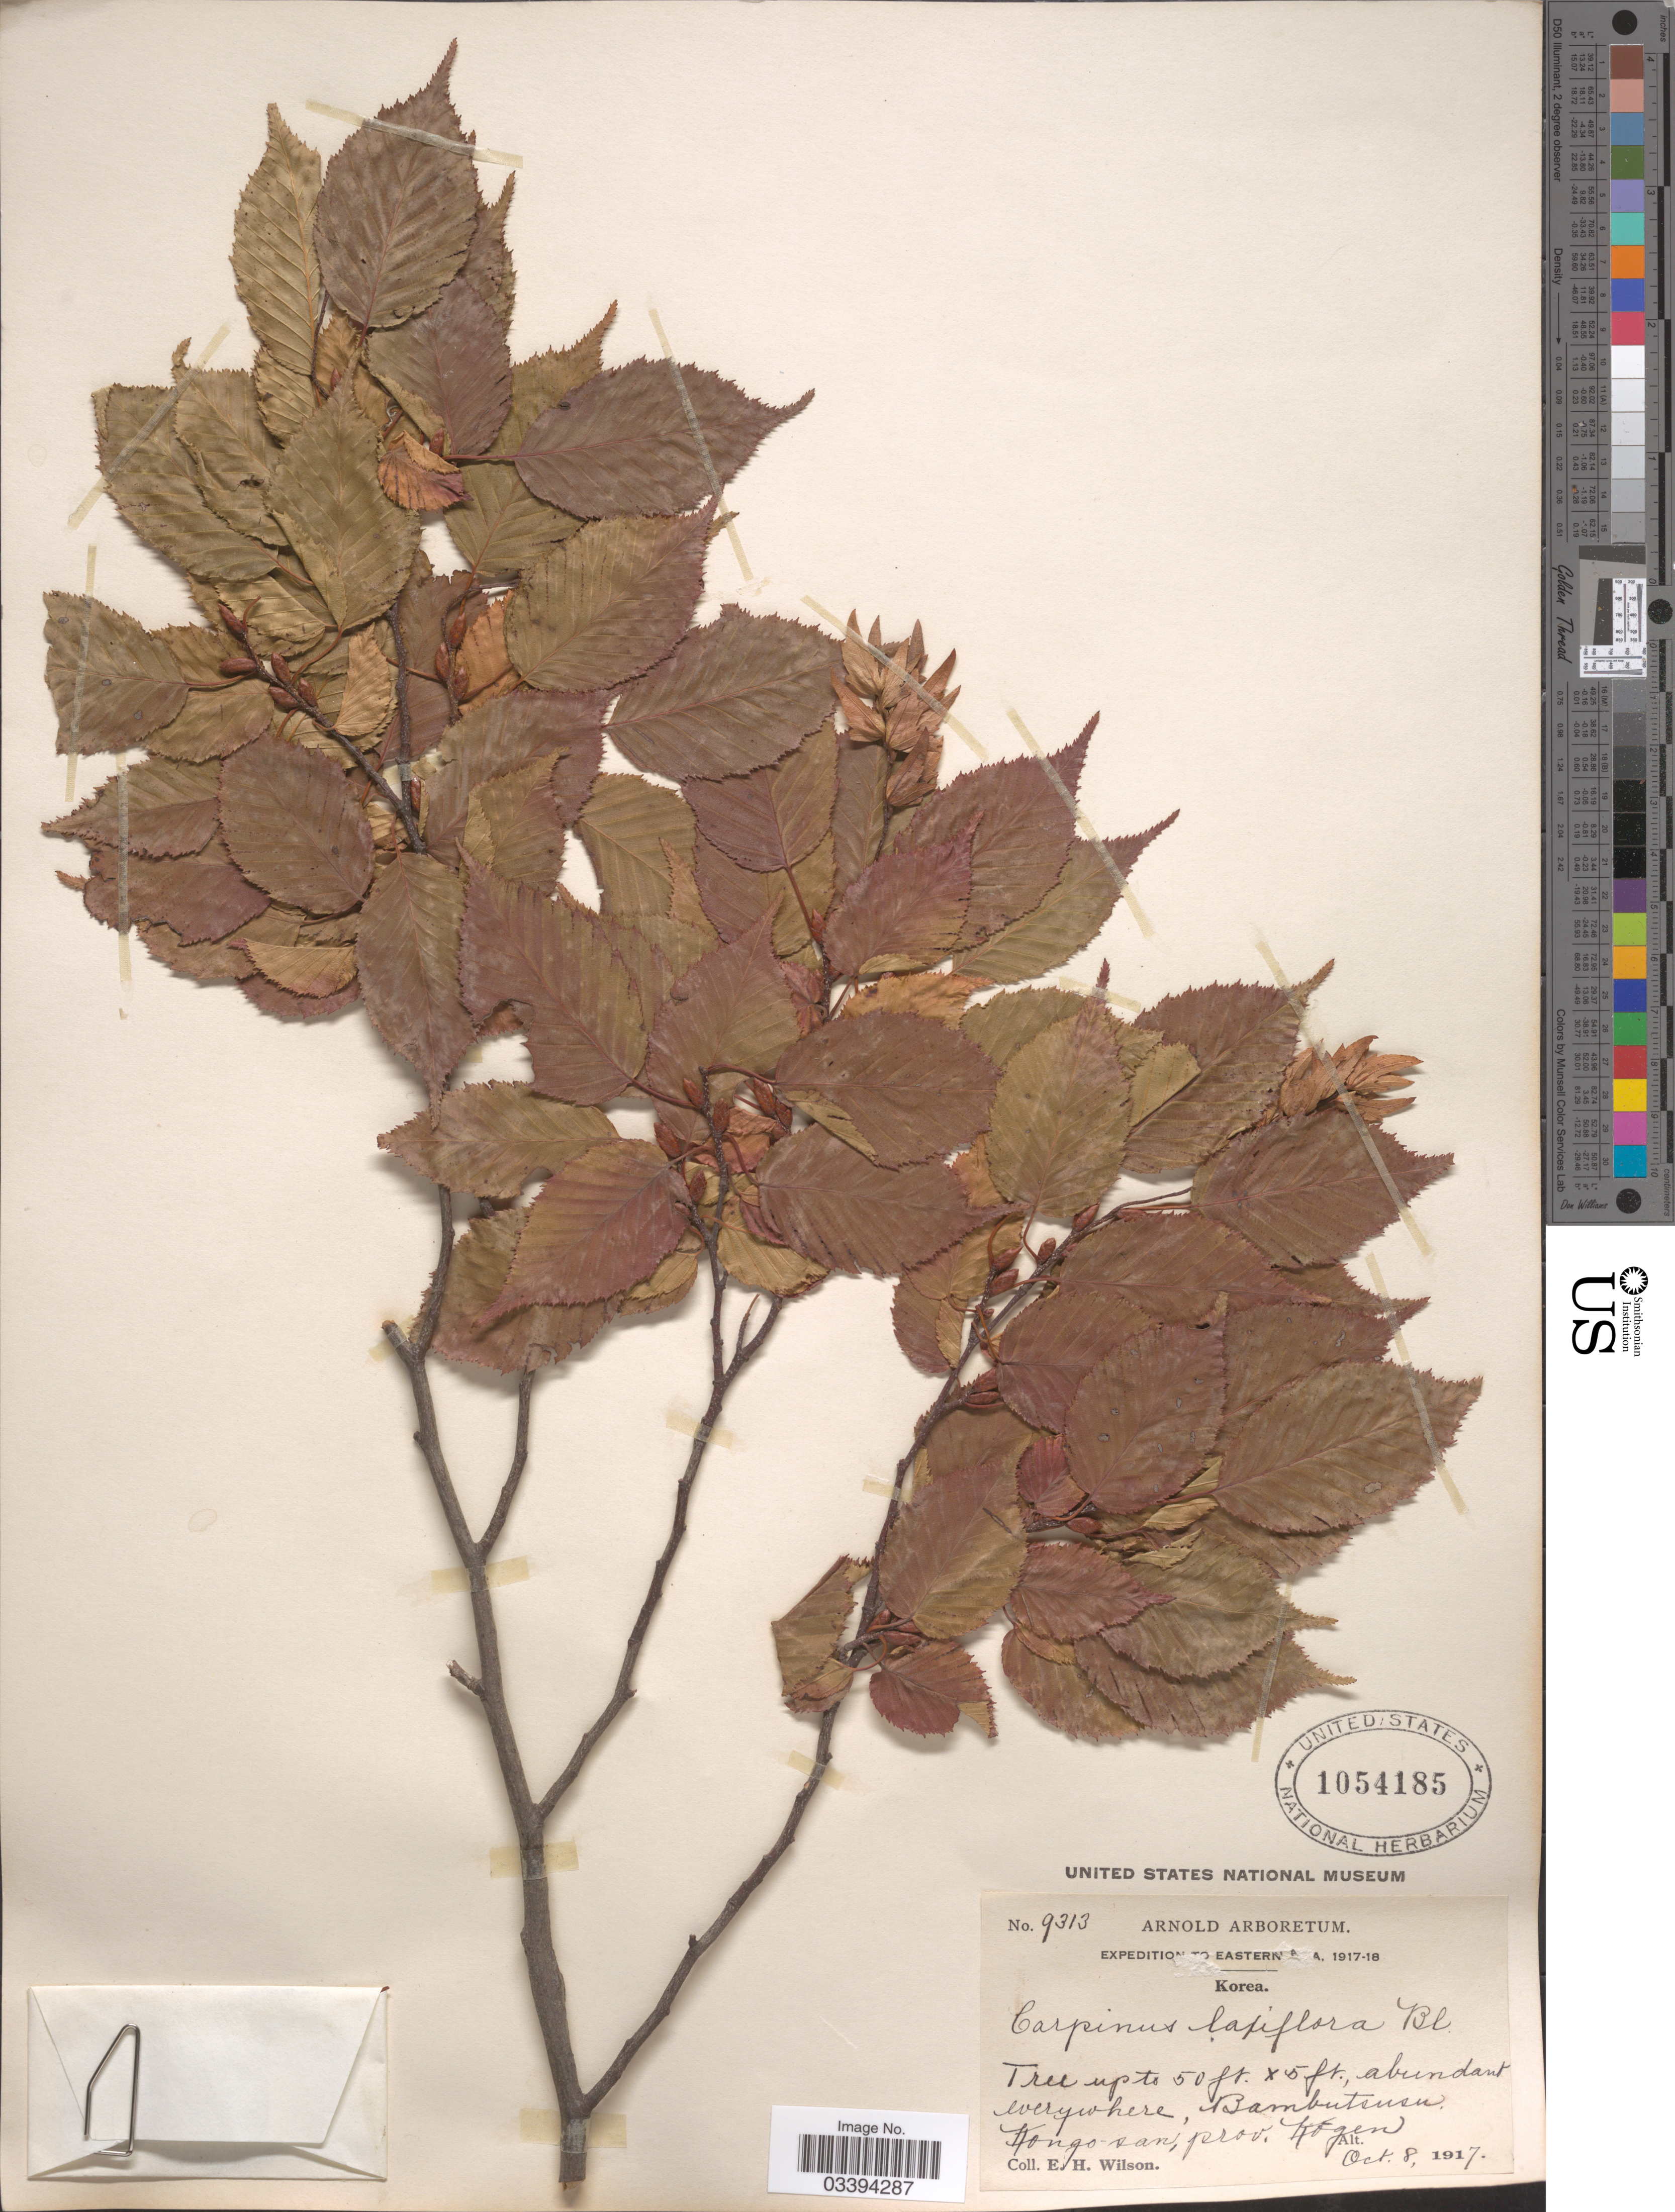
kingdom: Plantae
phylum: Tracheophyta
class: Magnoliopsida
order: Fagales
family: Betulaceae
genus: Carpinus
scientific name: Carpinus laxiflora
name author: (Siebold & Zucc.) Blume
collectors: E. Wilson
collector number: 9313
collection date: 1917-10-08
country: North Korea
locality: Bambutsusu. Kongo-san, prov. Kōgen.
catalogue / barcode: US 1054185